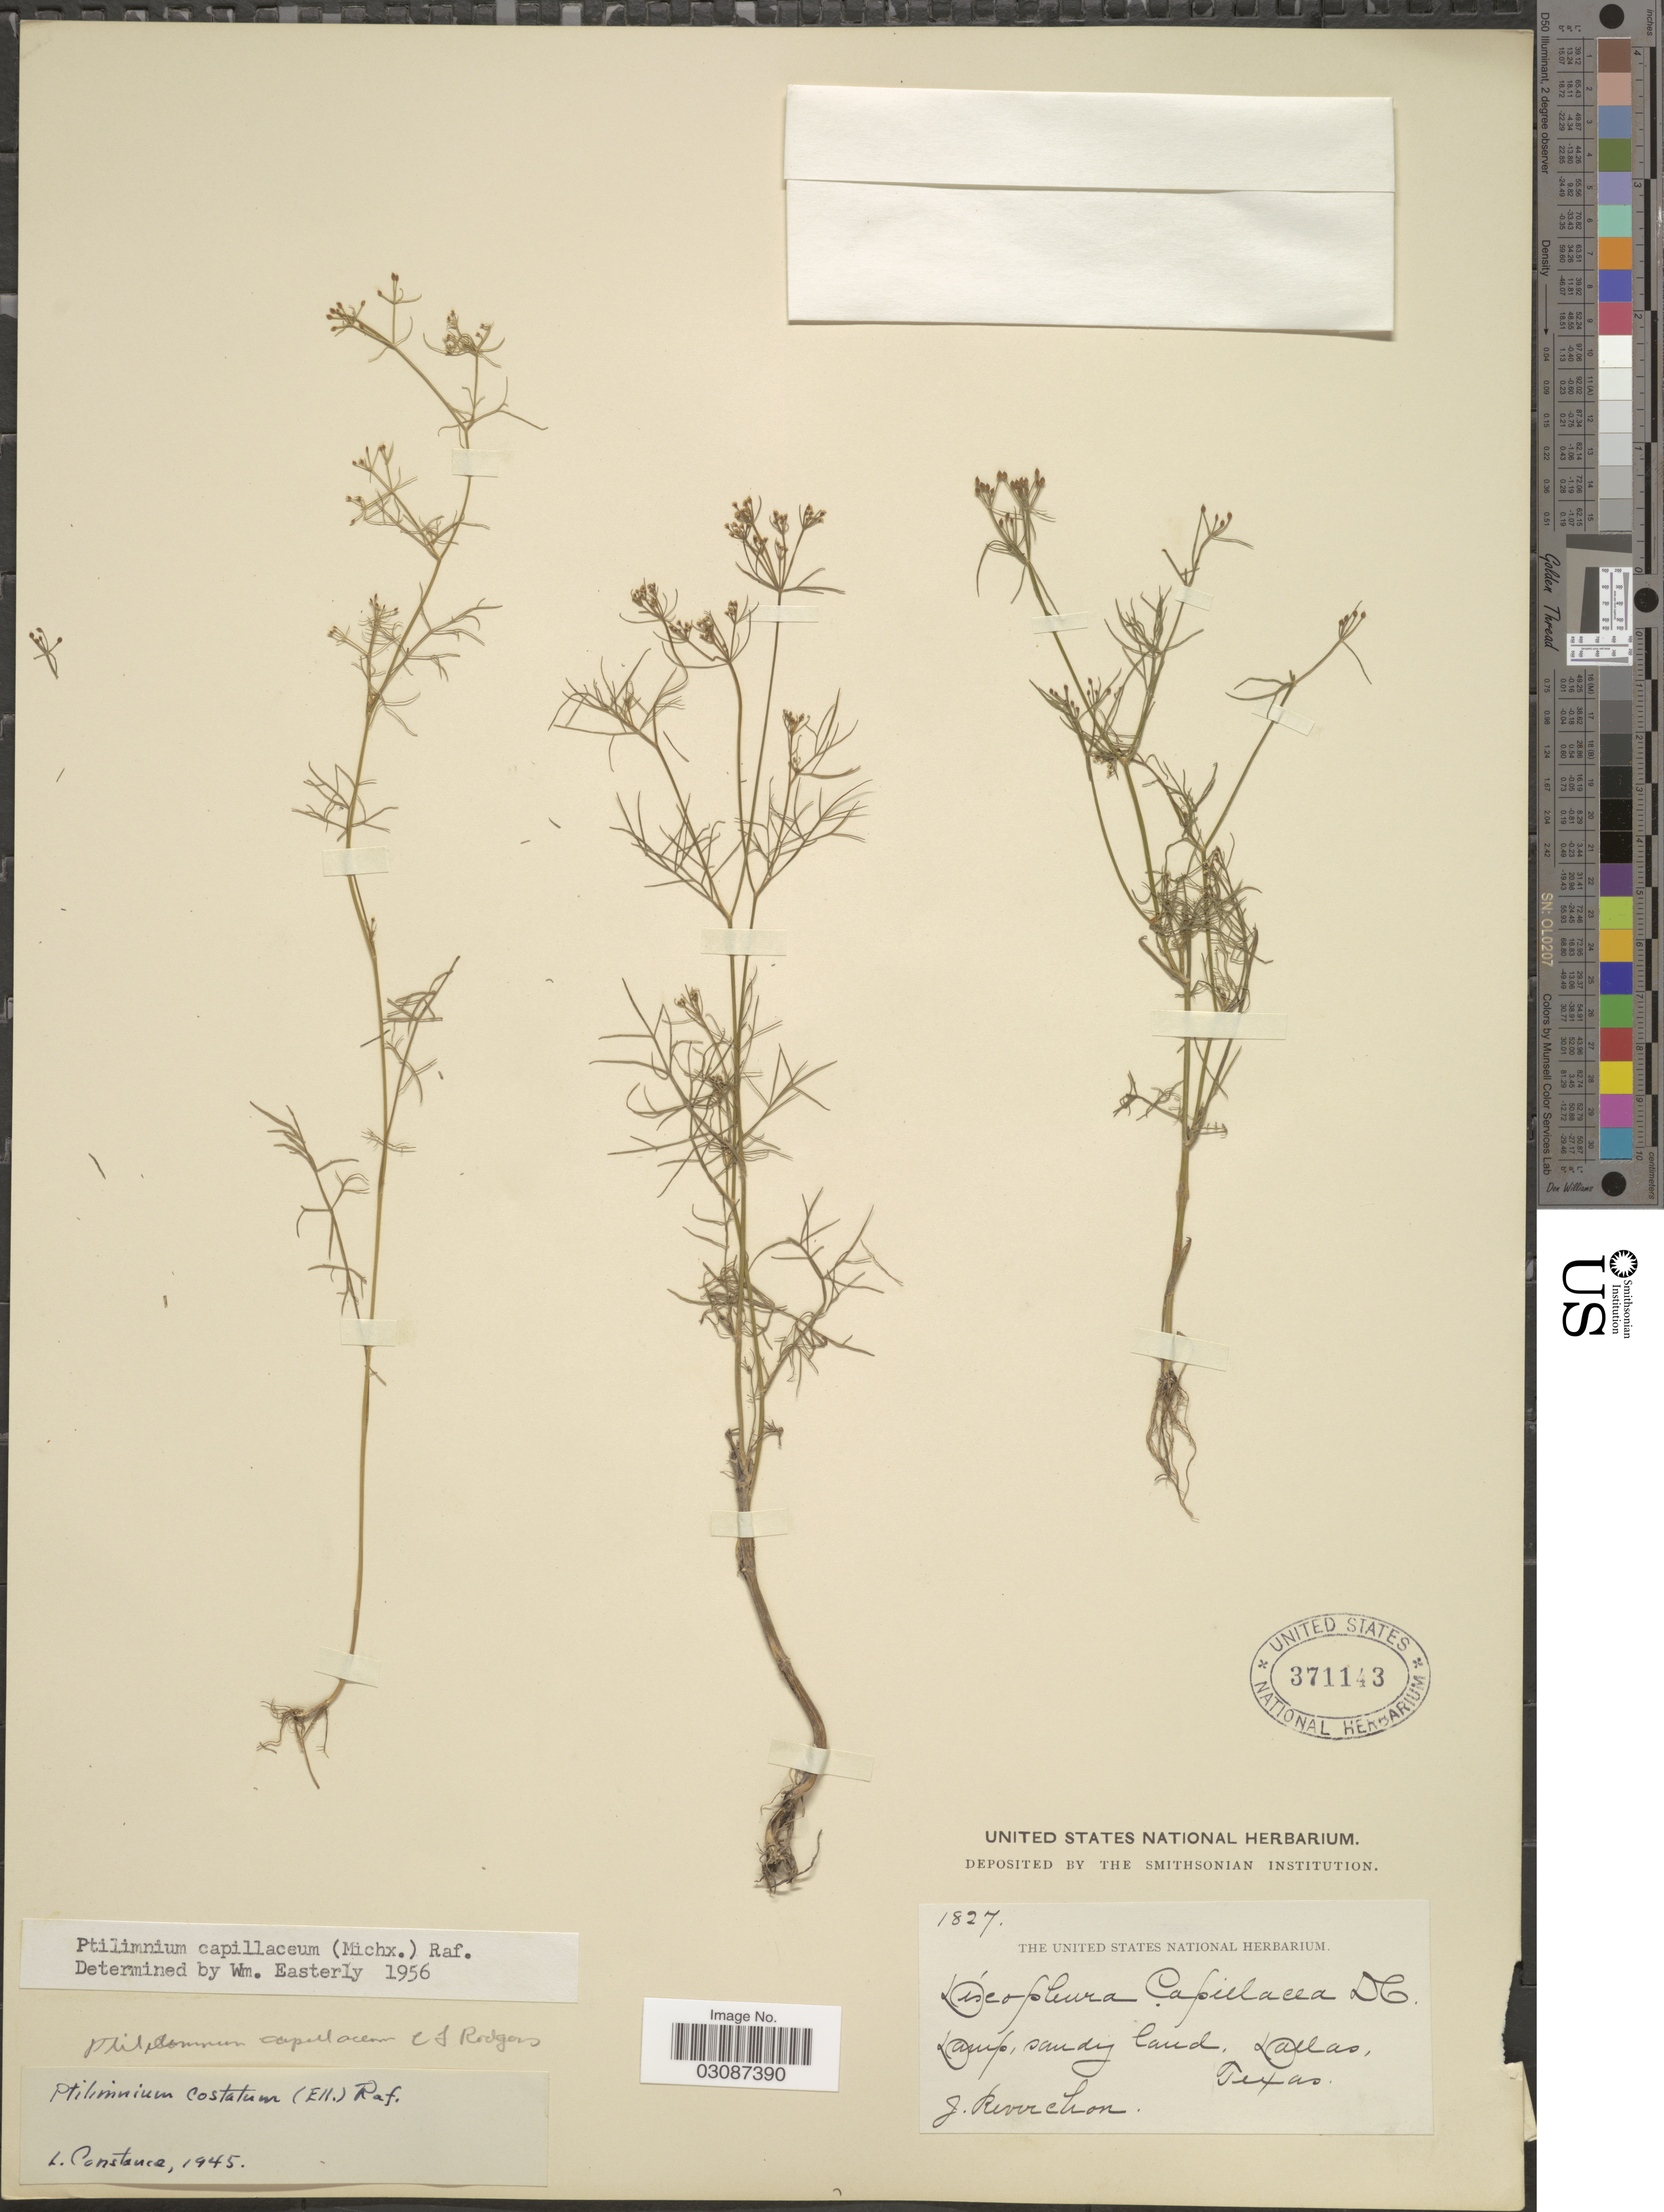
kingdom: Plantae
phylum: Tracheophyta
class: Magnoliopsida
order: Apiales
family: Apiaceae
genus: Ptilimnium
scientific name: Ptilimnium capillaceum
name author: (Michx.) Raf.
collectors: J. Reverchon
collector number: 1827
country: United States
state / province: Texas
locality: Dallas.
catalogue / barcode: US 371143